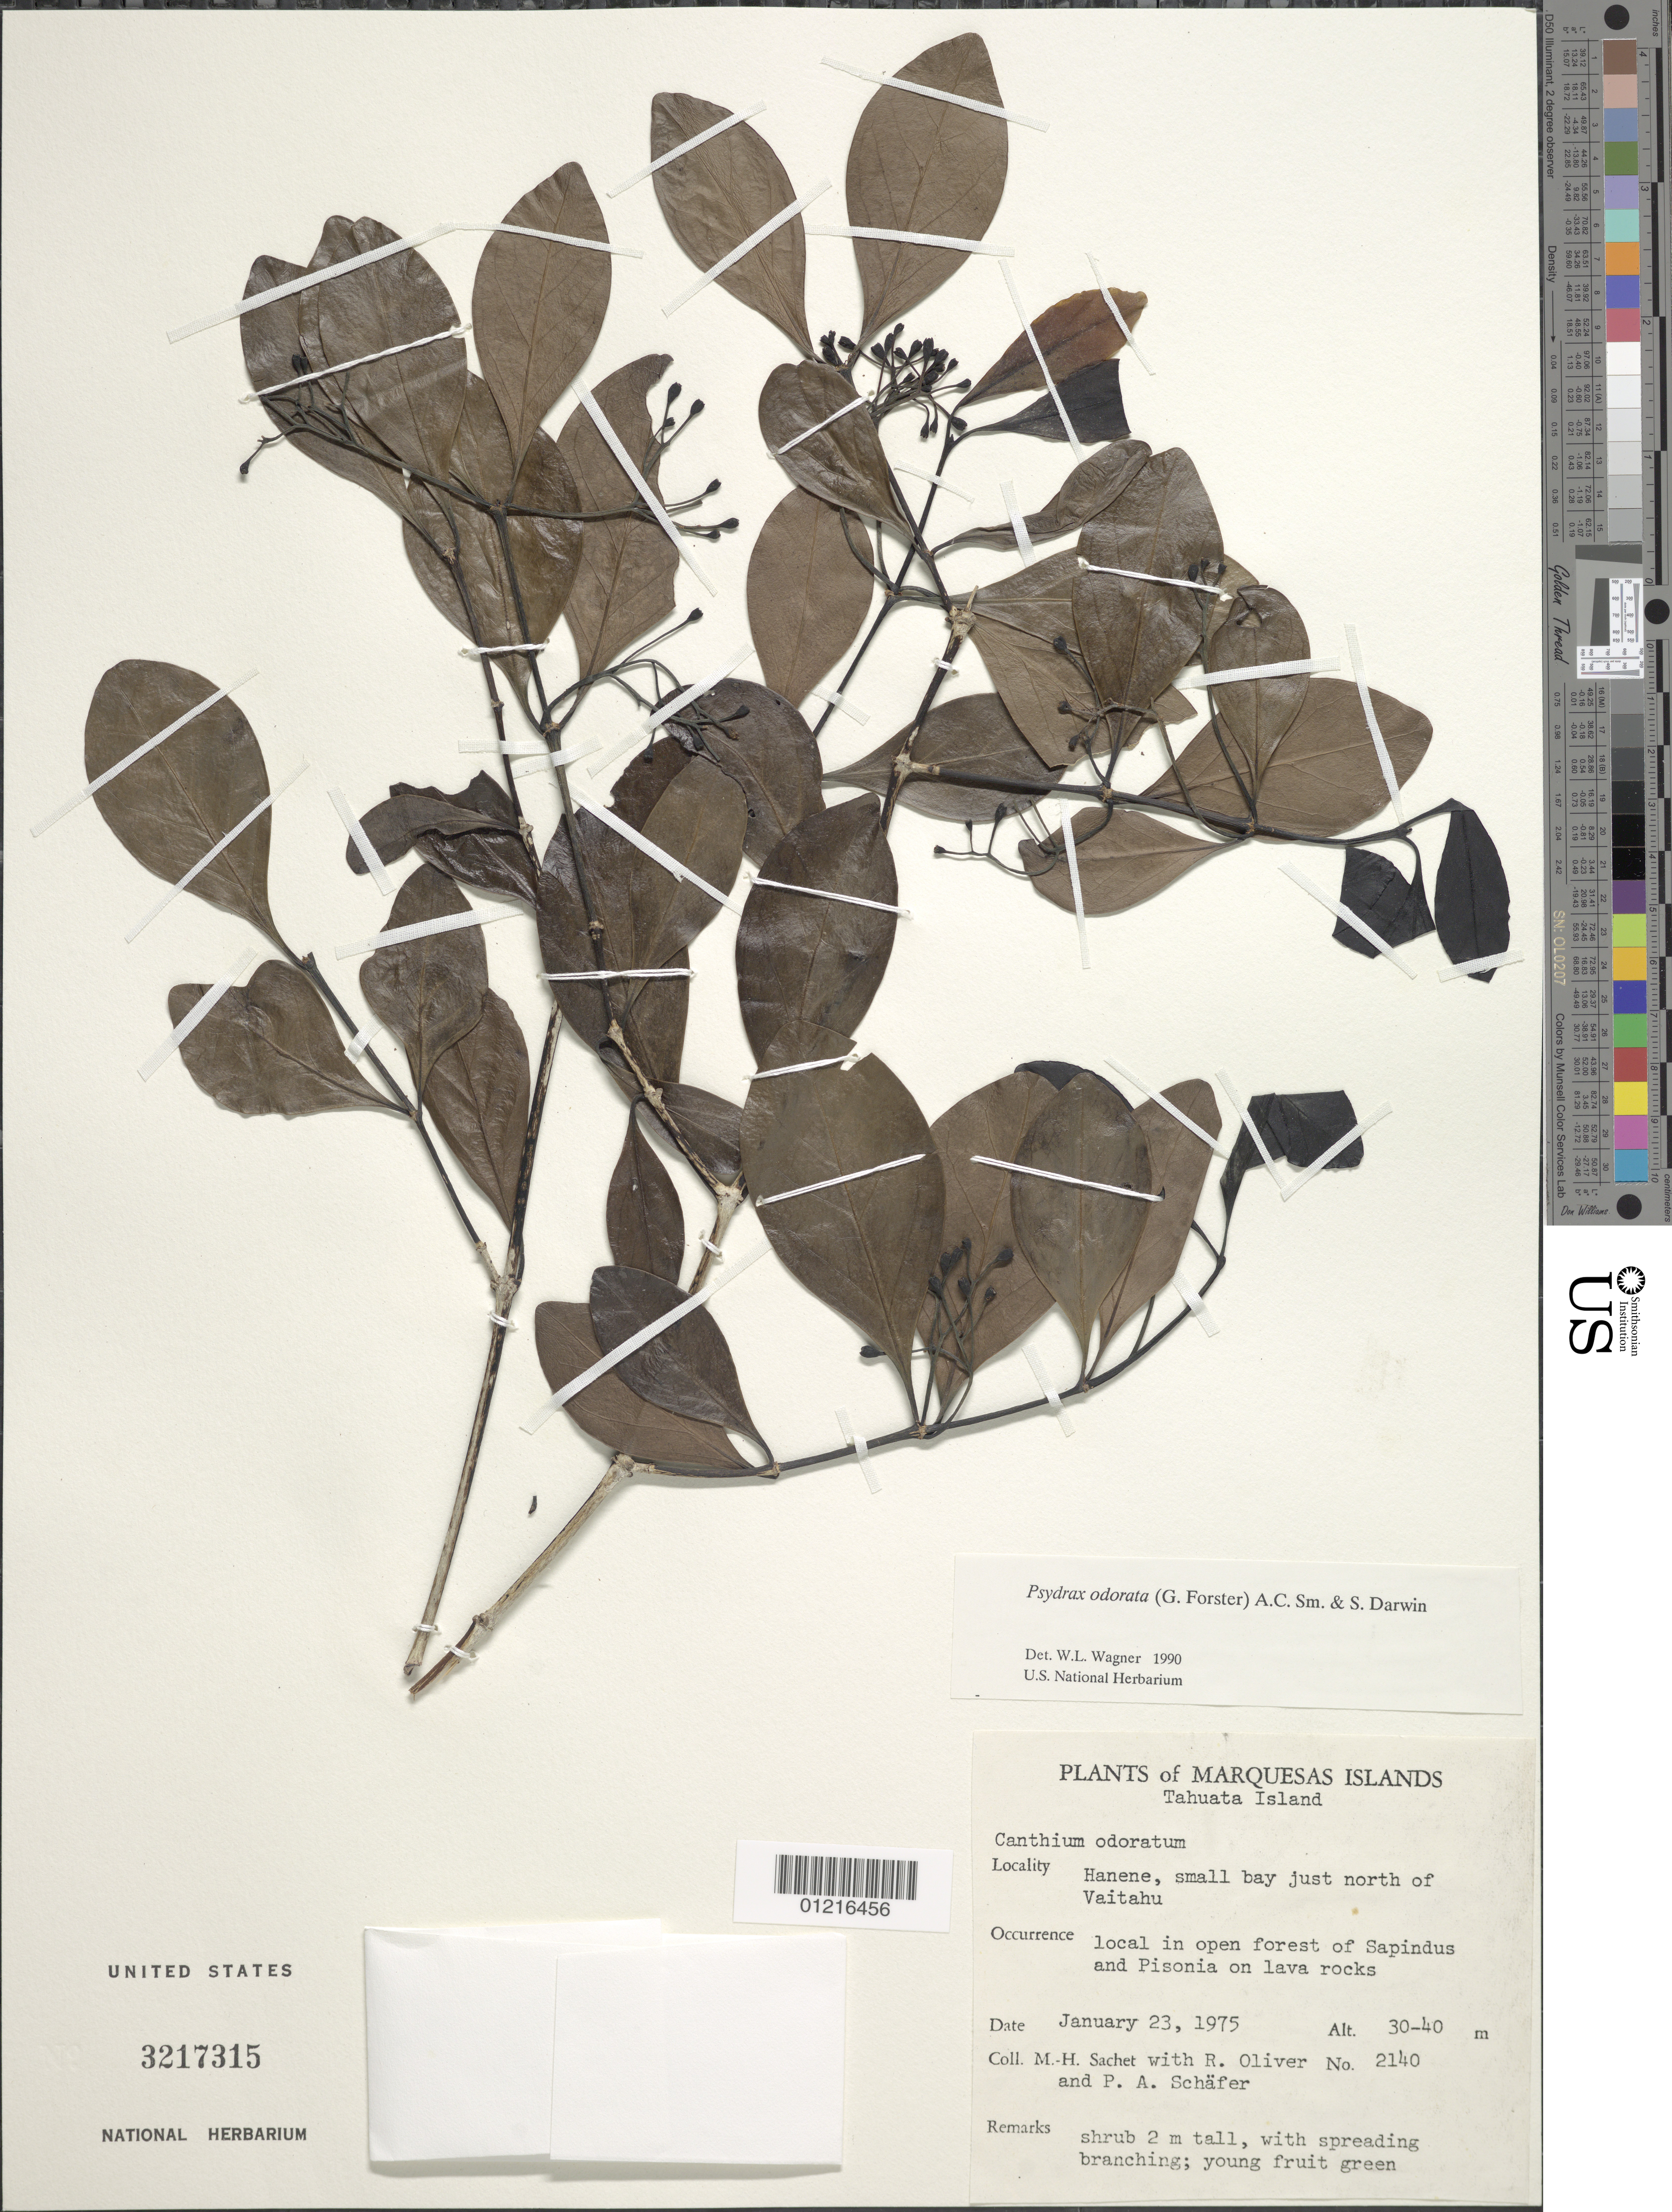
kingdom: Plantae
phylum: Tracheophyta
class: Magnoliopsida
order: Gentianales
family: Rubiaceae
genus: Psydrax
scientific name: Psydrax odorata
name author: (G. Forst.) A.C. Sm. & S.P. Darwin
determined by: Wagner, W. L., (BOT), Smithsonian Institution - National Museum of Natural History (UNITED STATES)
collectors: M.-H. Sachet, R. L. Oliver & P. A. Schäfer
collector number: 2140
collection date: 1975-01-23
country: French Polynesia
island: Tahuata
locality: Hanene, small bay just N of Vaitahu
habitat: Local in open forest of Sapindus and Pisonia on lava rocks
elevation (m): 30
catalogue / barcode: US 3217315